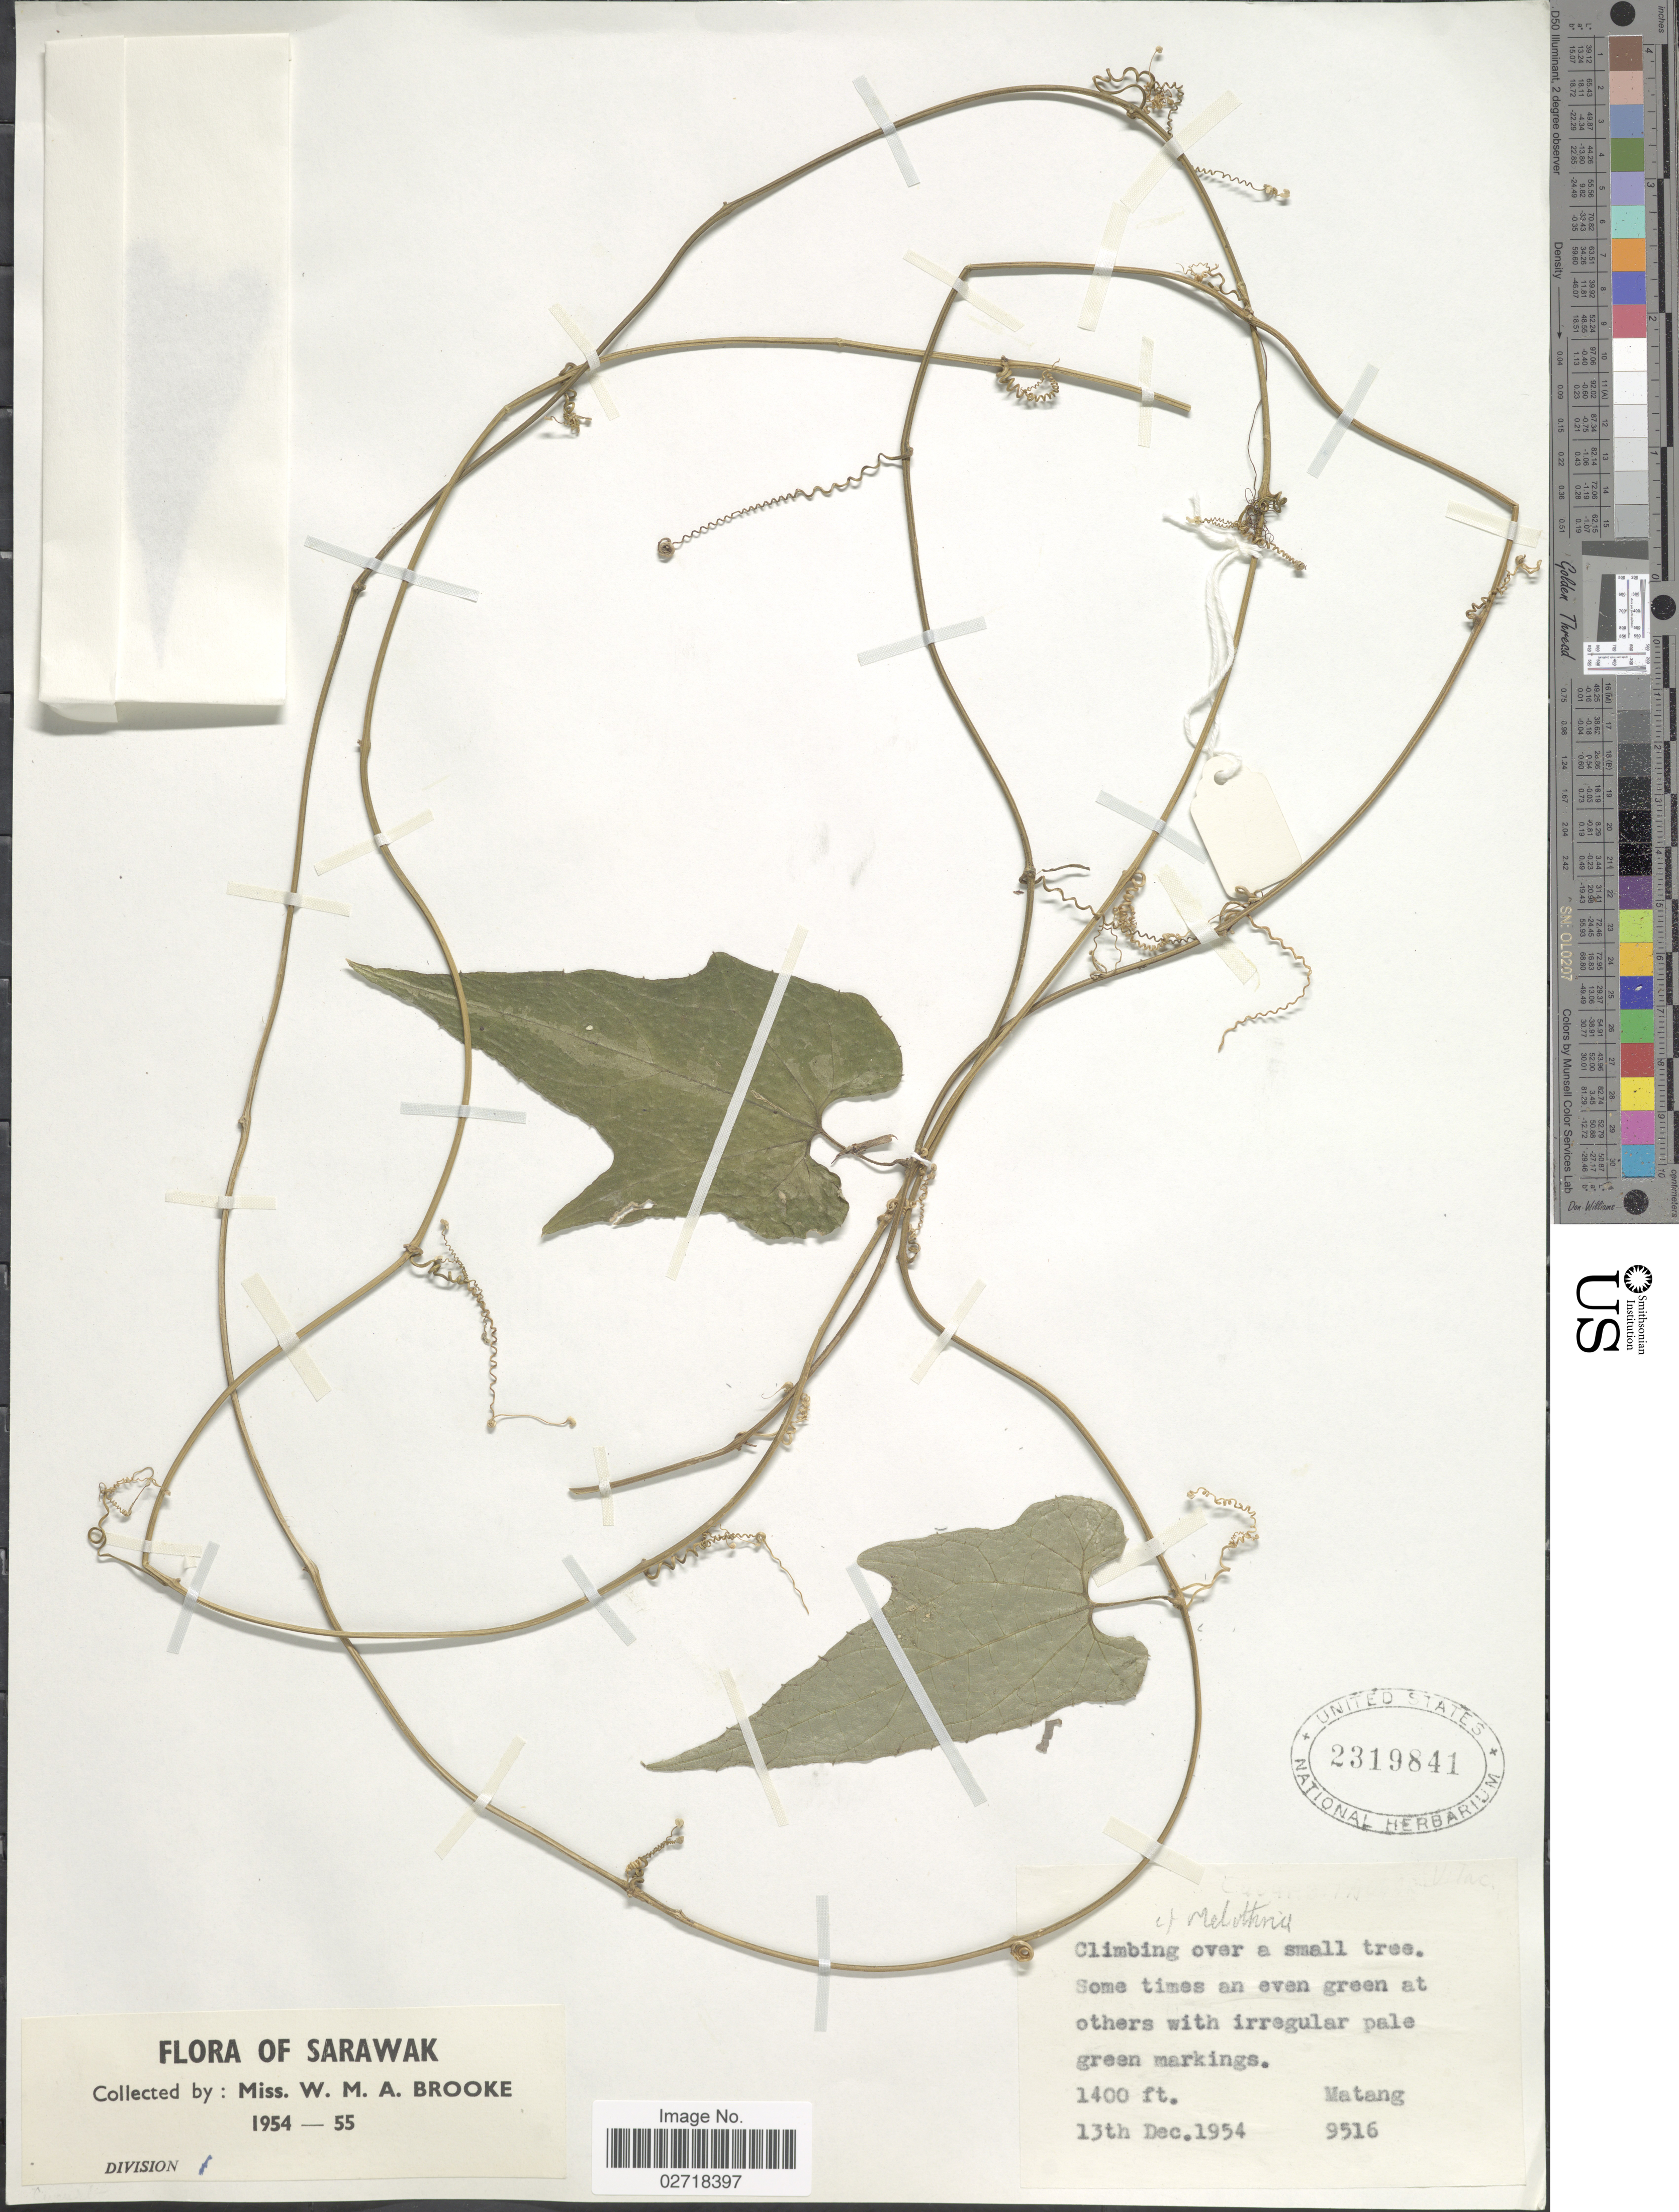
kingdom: Plantae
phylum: Tracheophyta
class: Magnoliopsida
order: Cucurbitales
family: Cucurbitaceae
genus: Melothria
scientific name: Melothria sp.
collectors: W. Brooke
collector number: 9516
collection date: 1954-12-13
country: Malaysia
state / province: Sarawak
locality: Matang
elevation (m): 427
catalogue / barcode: US 2319841